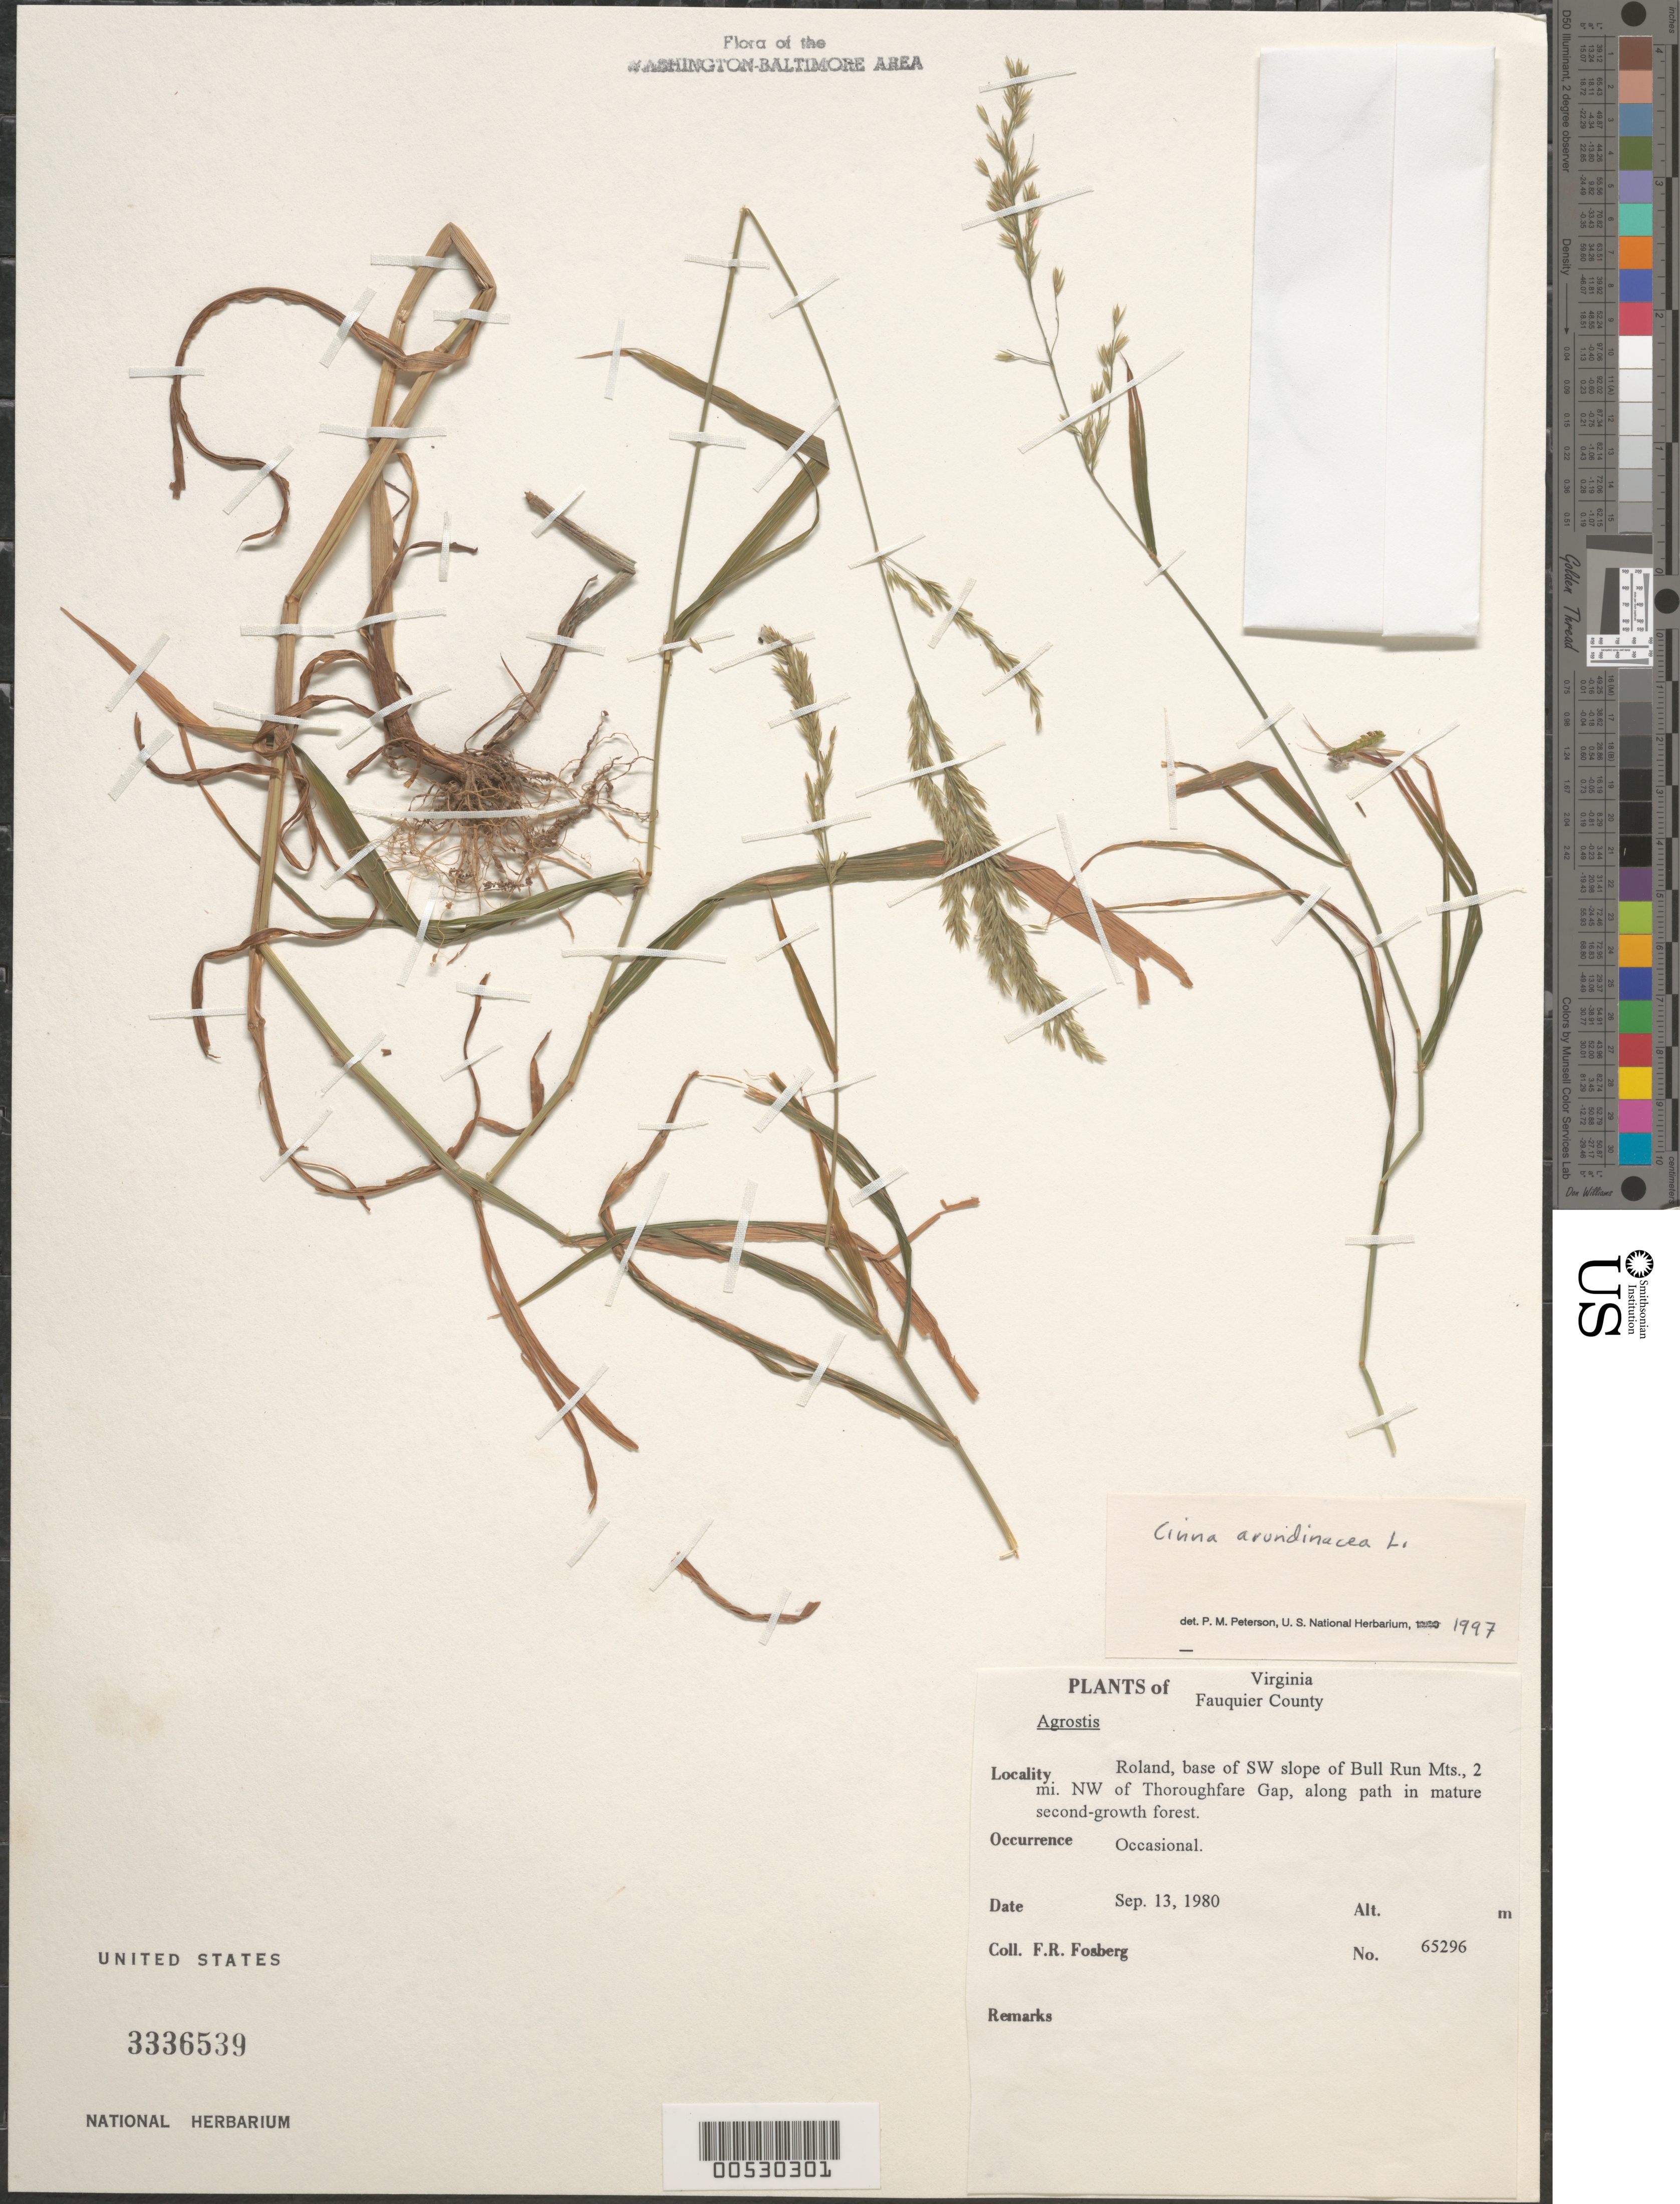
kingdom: Plantae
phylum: Tracheophyta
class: Liliopsida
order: Poales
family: Poaceae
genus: Cinna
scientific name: Cinna arundinacea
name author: L.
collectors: F. R. Fosberg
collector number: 65296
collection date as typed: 13 Sep 1980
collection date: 1980-09-13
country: United States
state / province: Virginia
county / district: Fauquier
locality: Roland, base of SW slope of Bull Run Mts., NW of Thoroughfare Gap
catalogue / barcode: US 3336539